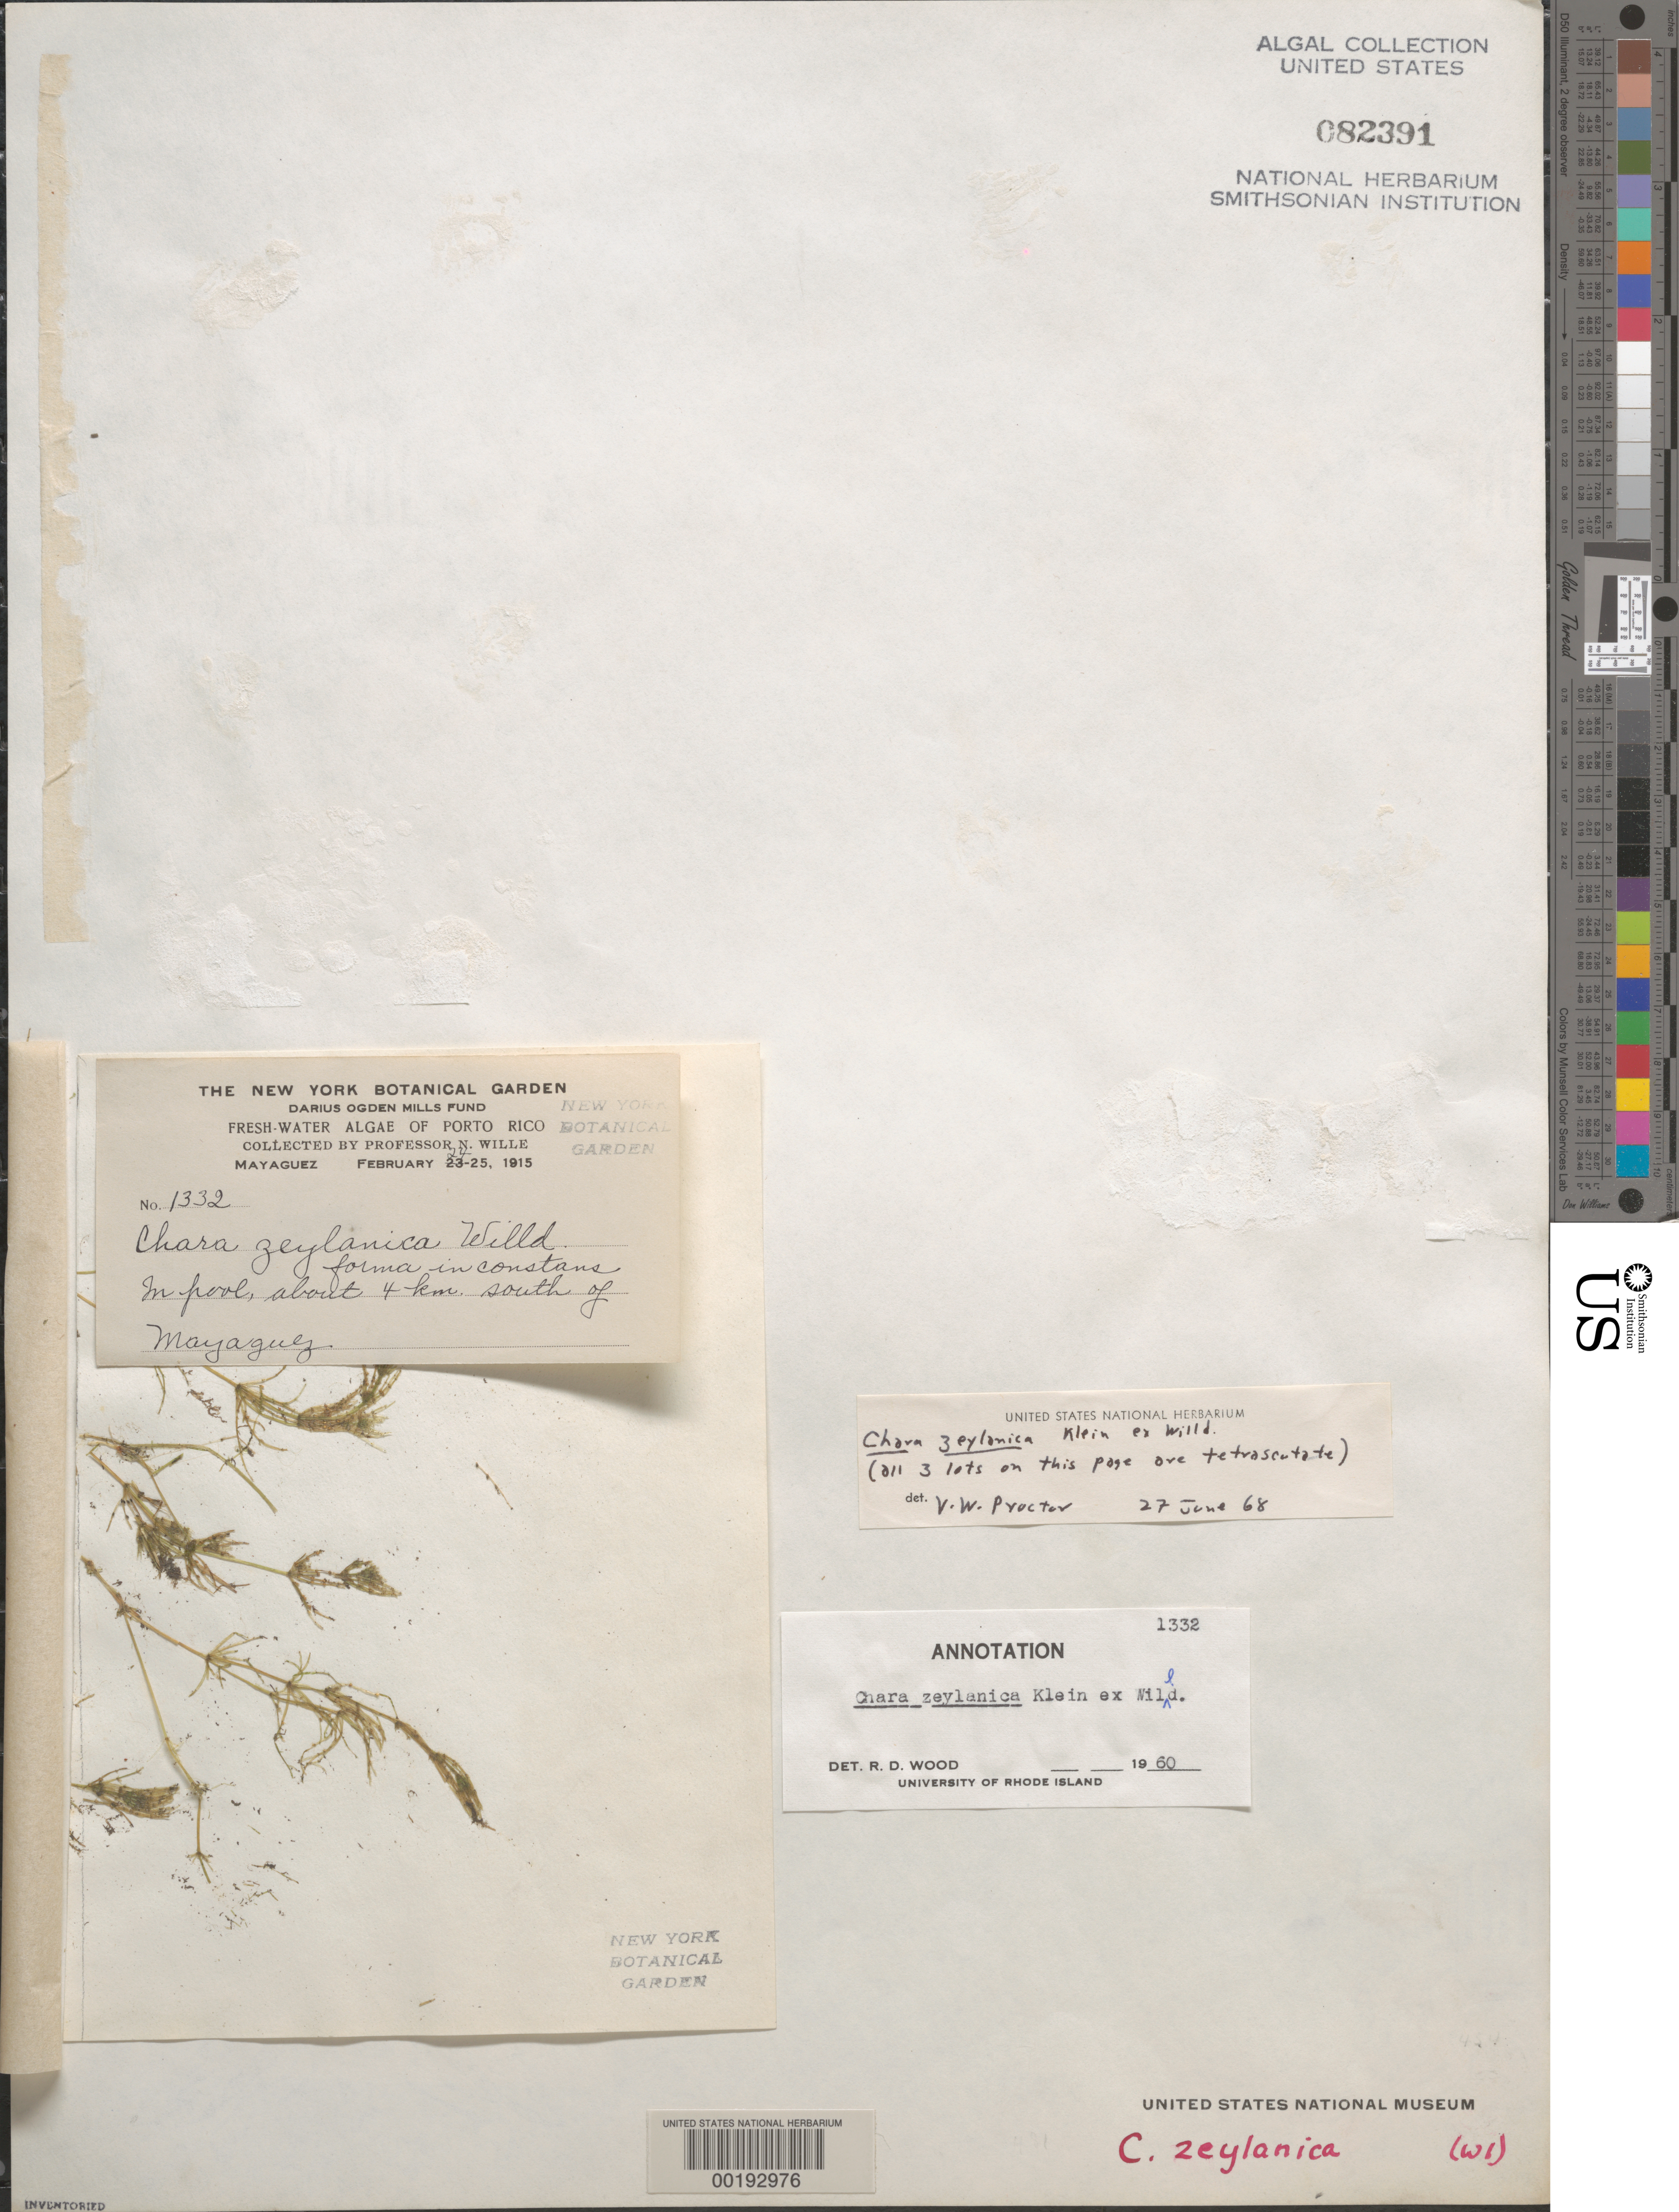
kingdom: Plantae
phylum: Charophyta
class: Charophyceae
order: Charales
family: Characeae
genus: Chara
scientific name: Chara zeylanica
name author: J.G. Klein ex Willd.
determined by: Proctor, V. W.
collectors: N. Wille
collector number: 1332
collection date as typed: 24 Feb 1915 TO 25 Feb 1915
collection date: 1915-02-24/1915-02-25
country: Puerto Rico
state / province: Mayaguez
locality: Ca. 4 km south of mayaguez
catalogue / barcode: US 82391